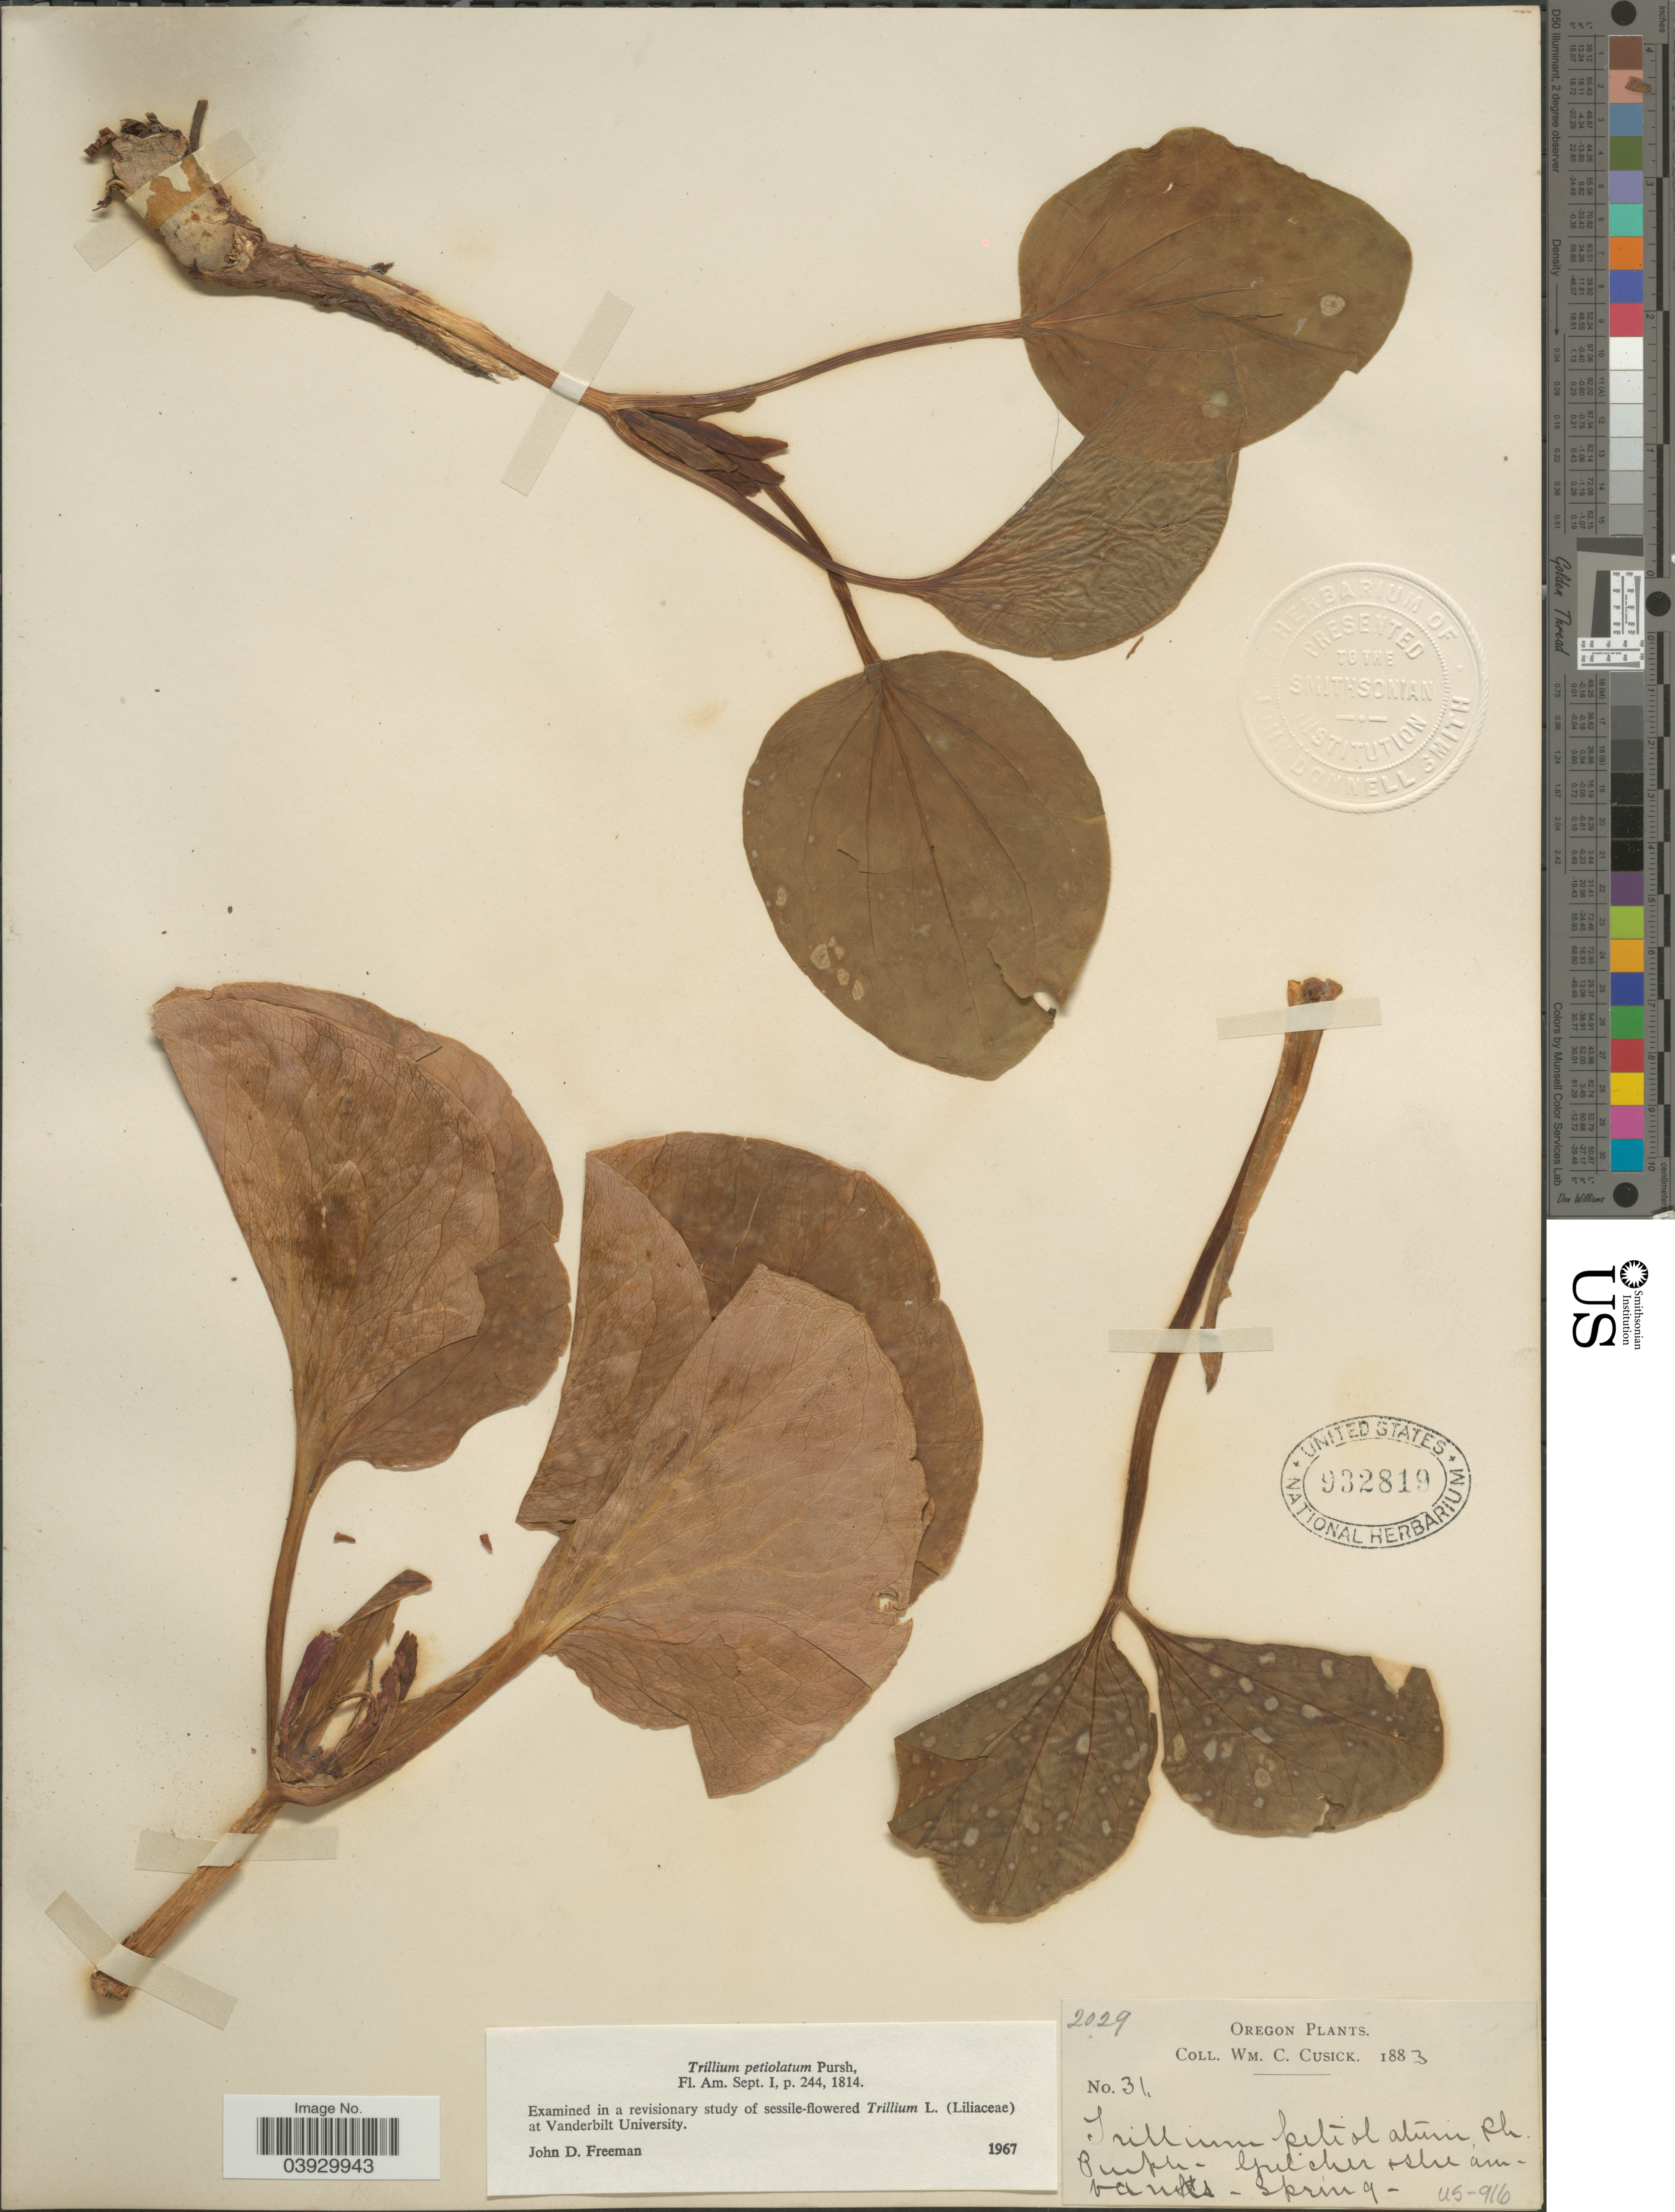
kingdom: Plantae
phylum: Tracheophyta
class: Liliopsida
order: Liliales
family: Melanthiaceae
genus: Trillium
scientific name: Trillium petiolatum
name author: Pursh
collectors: W. C. Cusick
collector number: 31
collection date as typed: Spring 1883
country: United States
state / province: Oregon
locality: Purple-Gulcher.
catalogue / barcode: US 932819